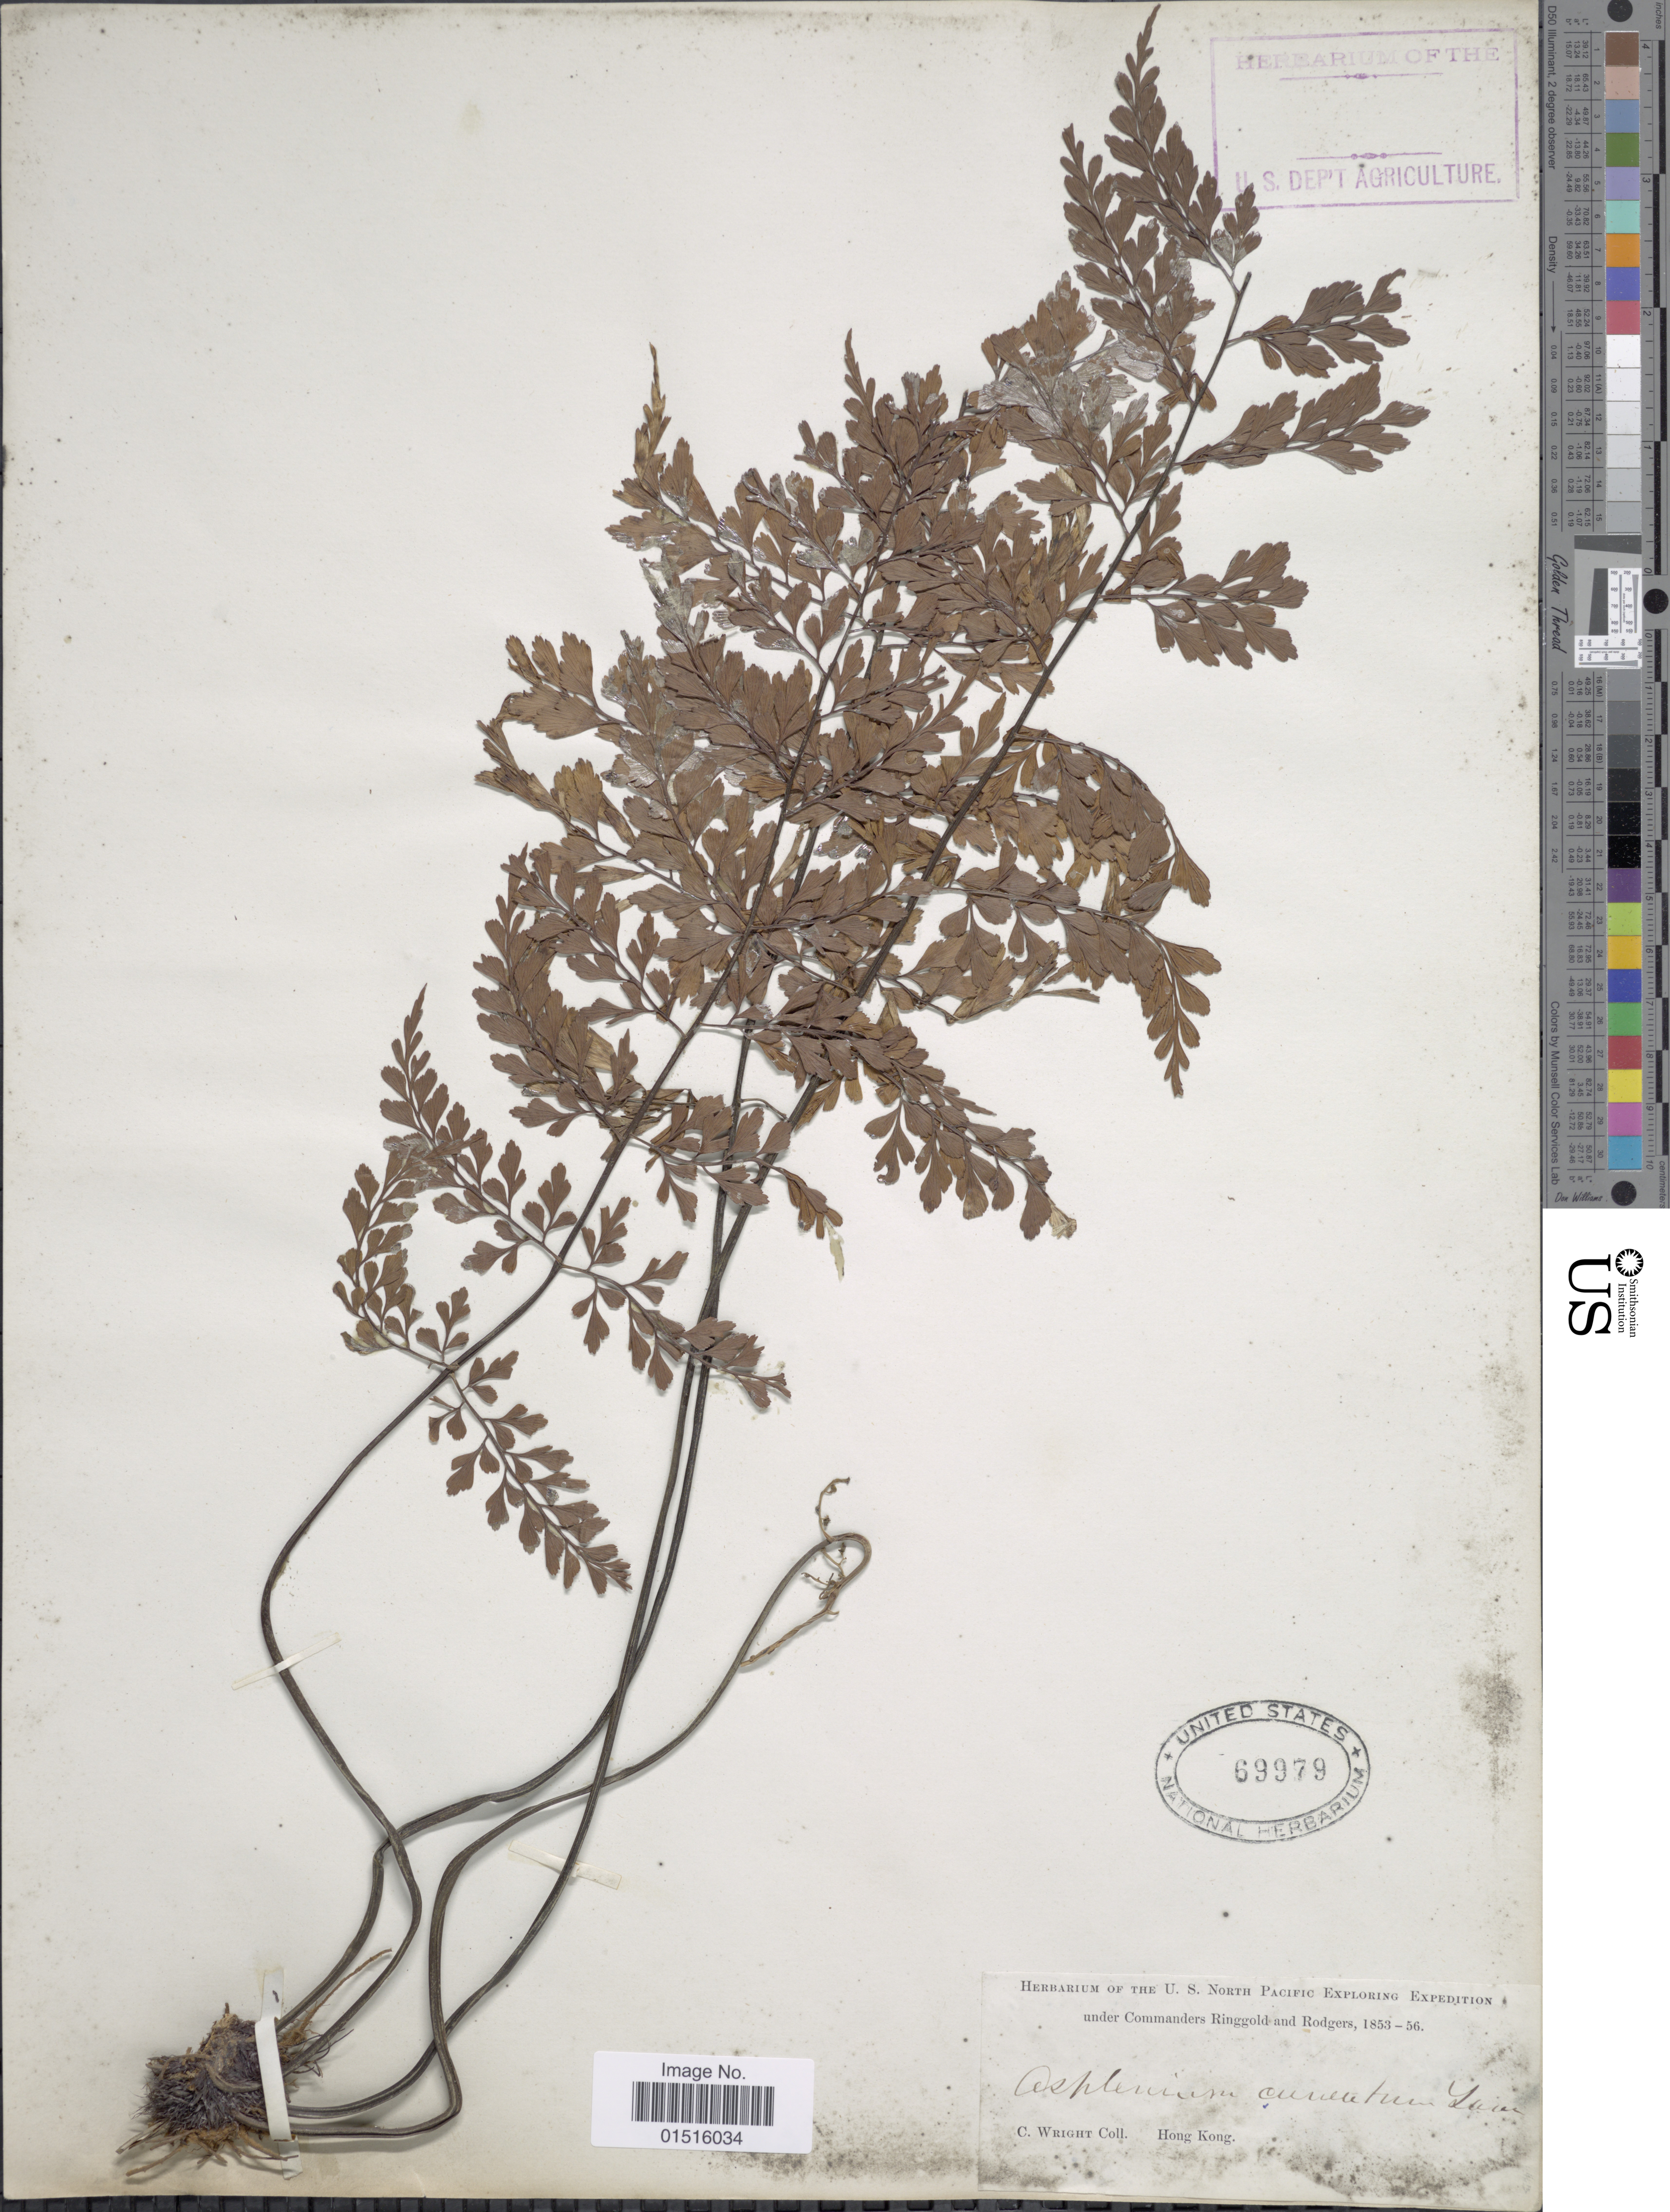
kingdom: Plantae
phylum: Tracheophyta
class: Polypodiopsida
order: Polypodiales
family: Aspleniaceae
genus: Asplenium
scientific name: Asplenium sp.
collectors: C. Wright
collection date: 1853/1856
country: China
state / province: Hong Kong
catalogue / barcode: US 69979